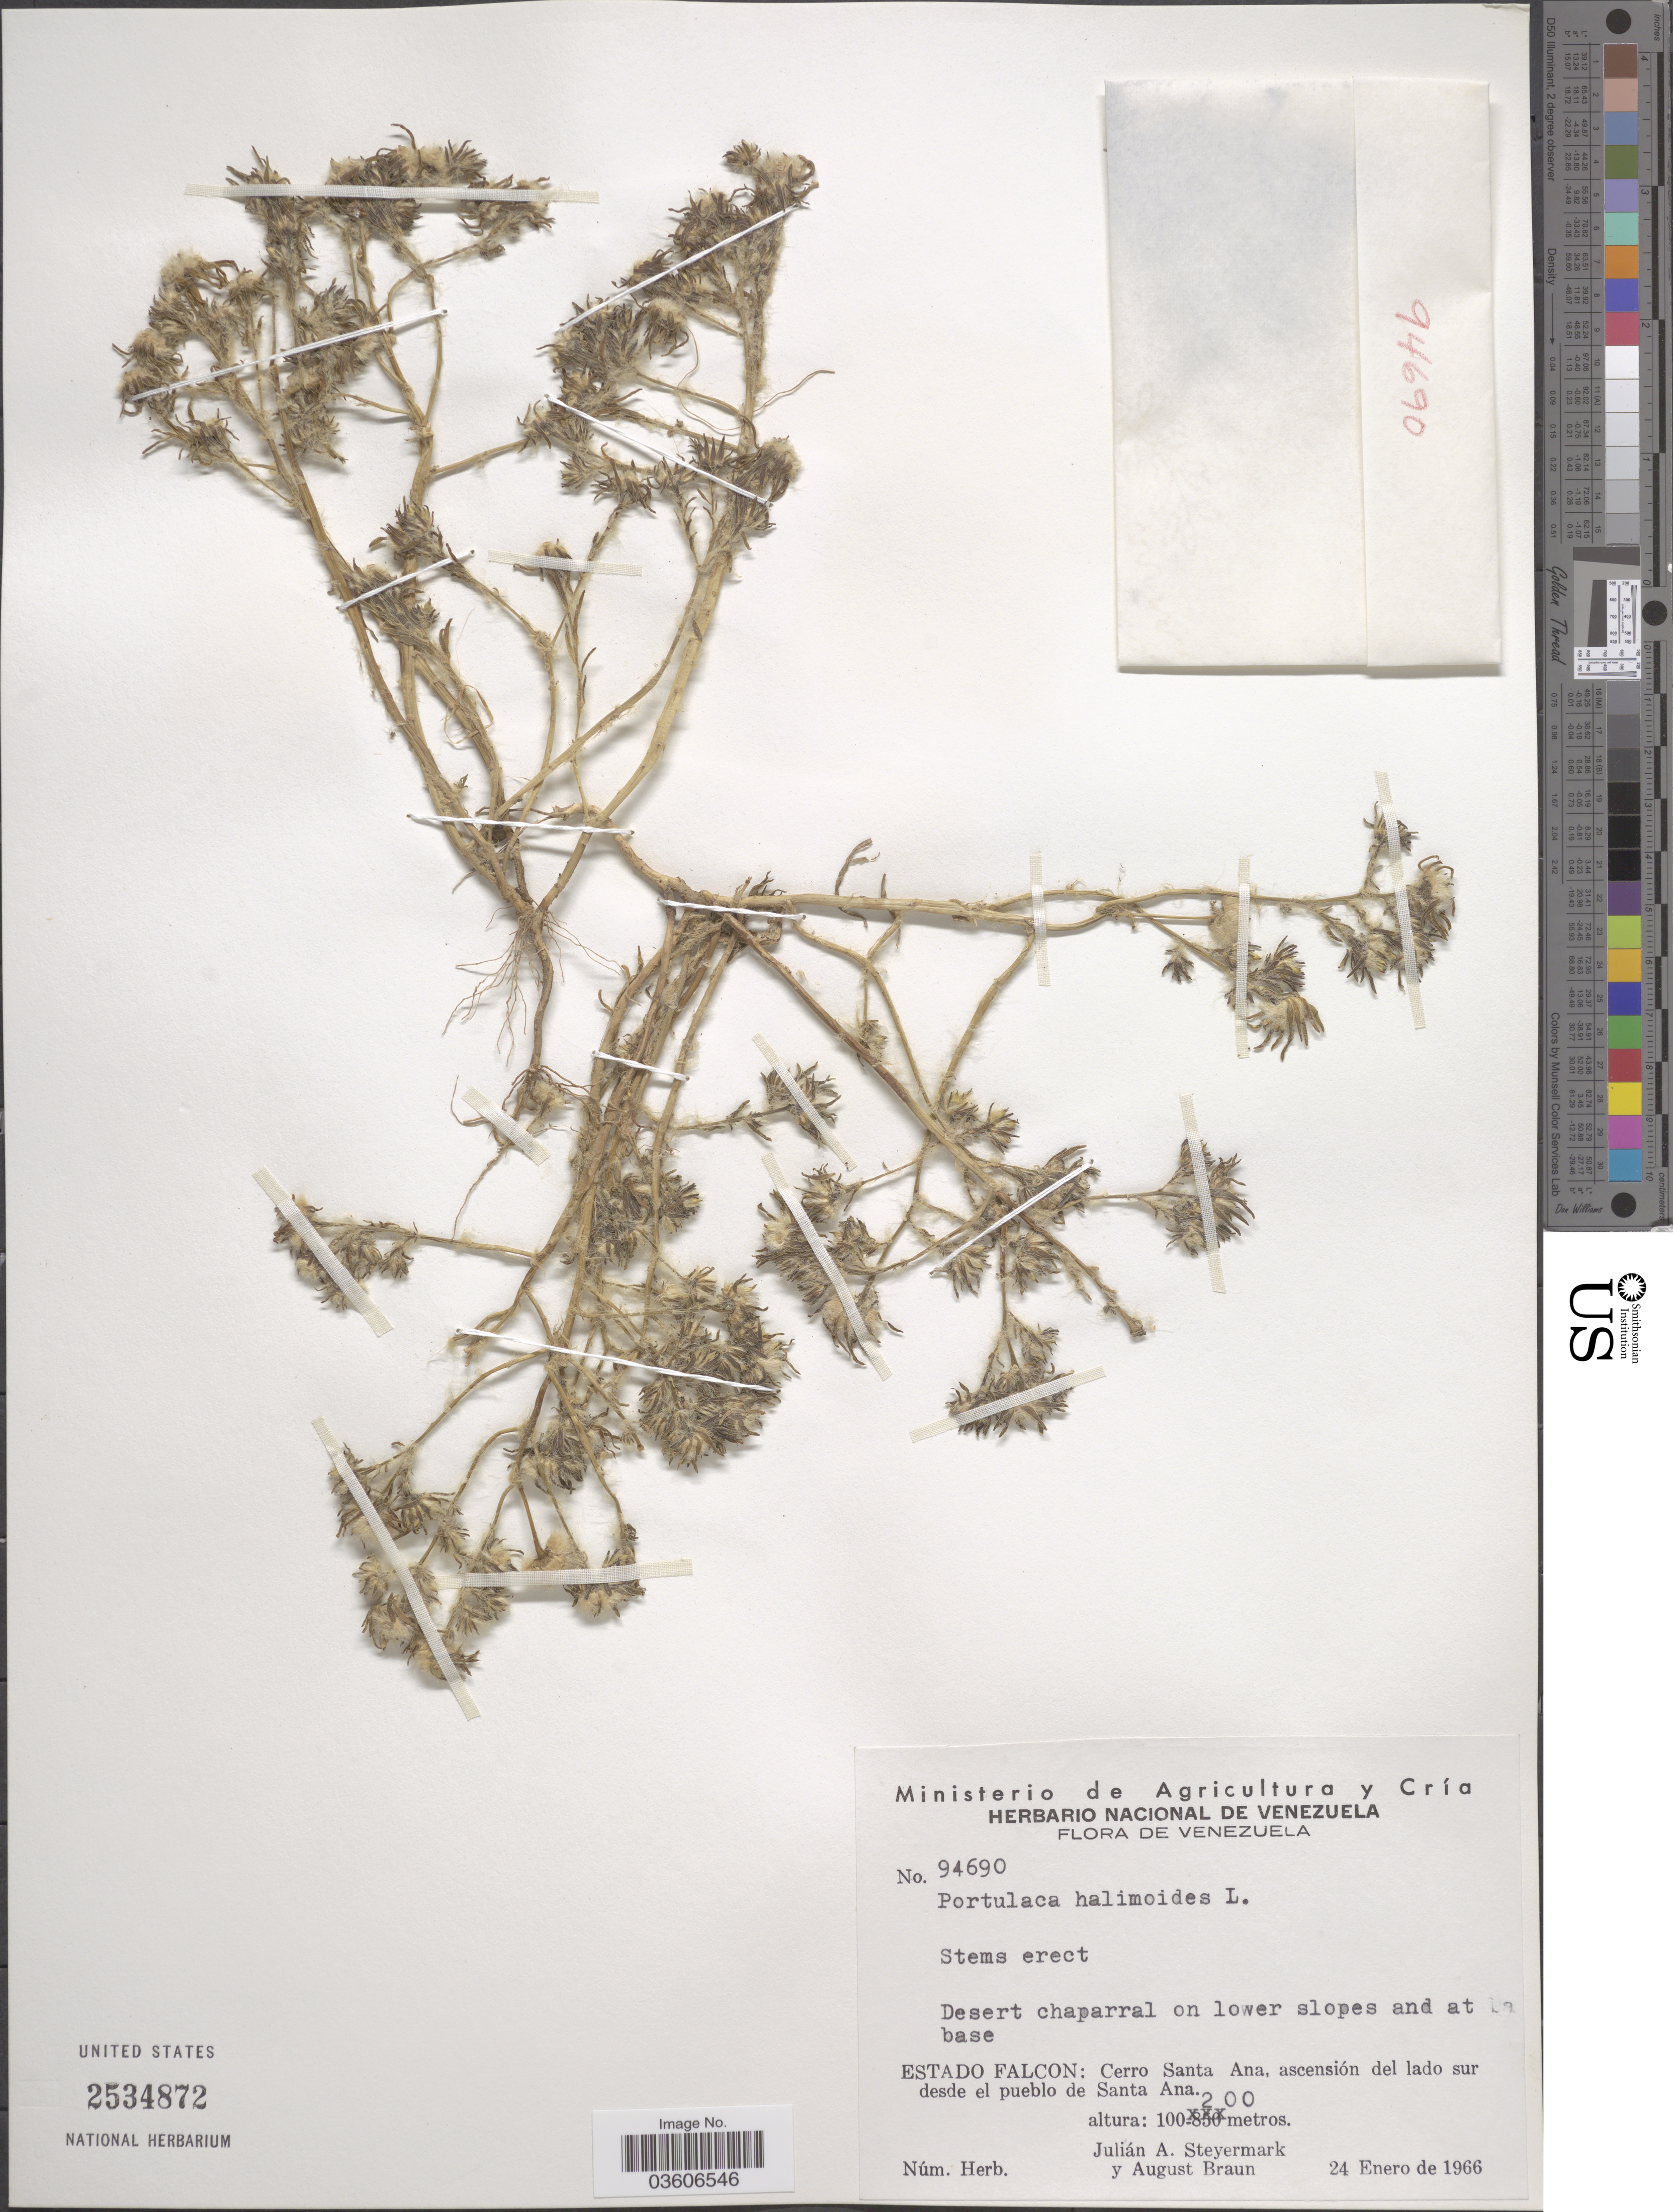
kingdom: Plantae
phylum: Tracheophyta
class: Magnoliopsida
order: Caryophyllales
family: Portulacaceae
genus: Portulaca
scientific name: Portulaca halimoides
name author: L.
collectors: J. Steyermark & A. Braun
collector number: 94690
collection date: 1966-01-24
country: Venezuela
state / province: Falcón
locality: Desert chaparral on lower slopes and at base. Cerro Santa Ana, ascensión del lado sur desde el pueblo de Santa Ana.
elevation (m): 100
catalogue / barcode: US 2534872